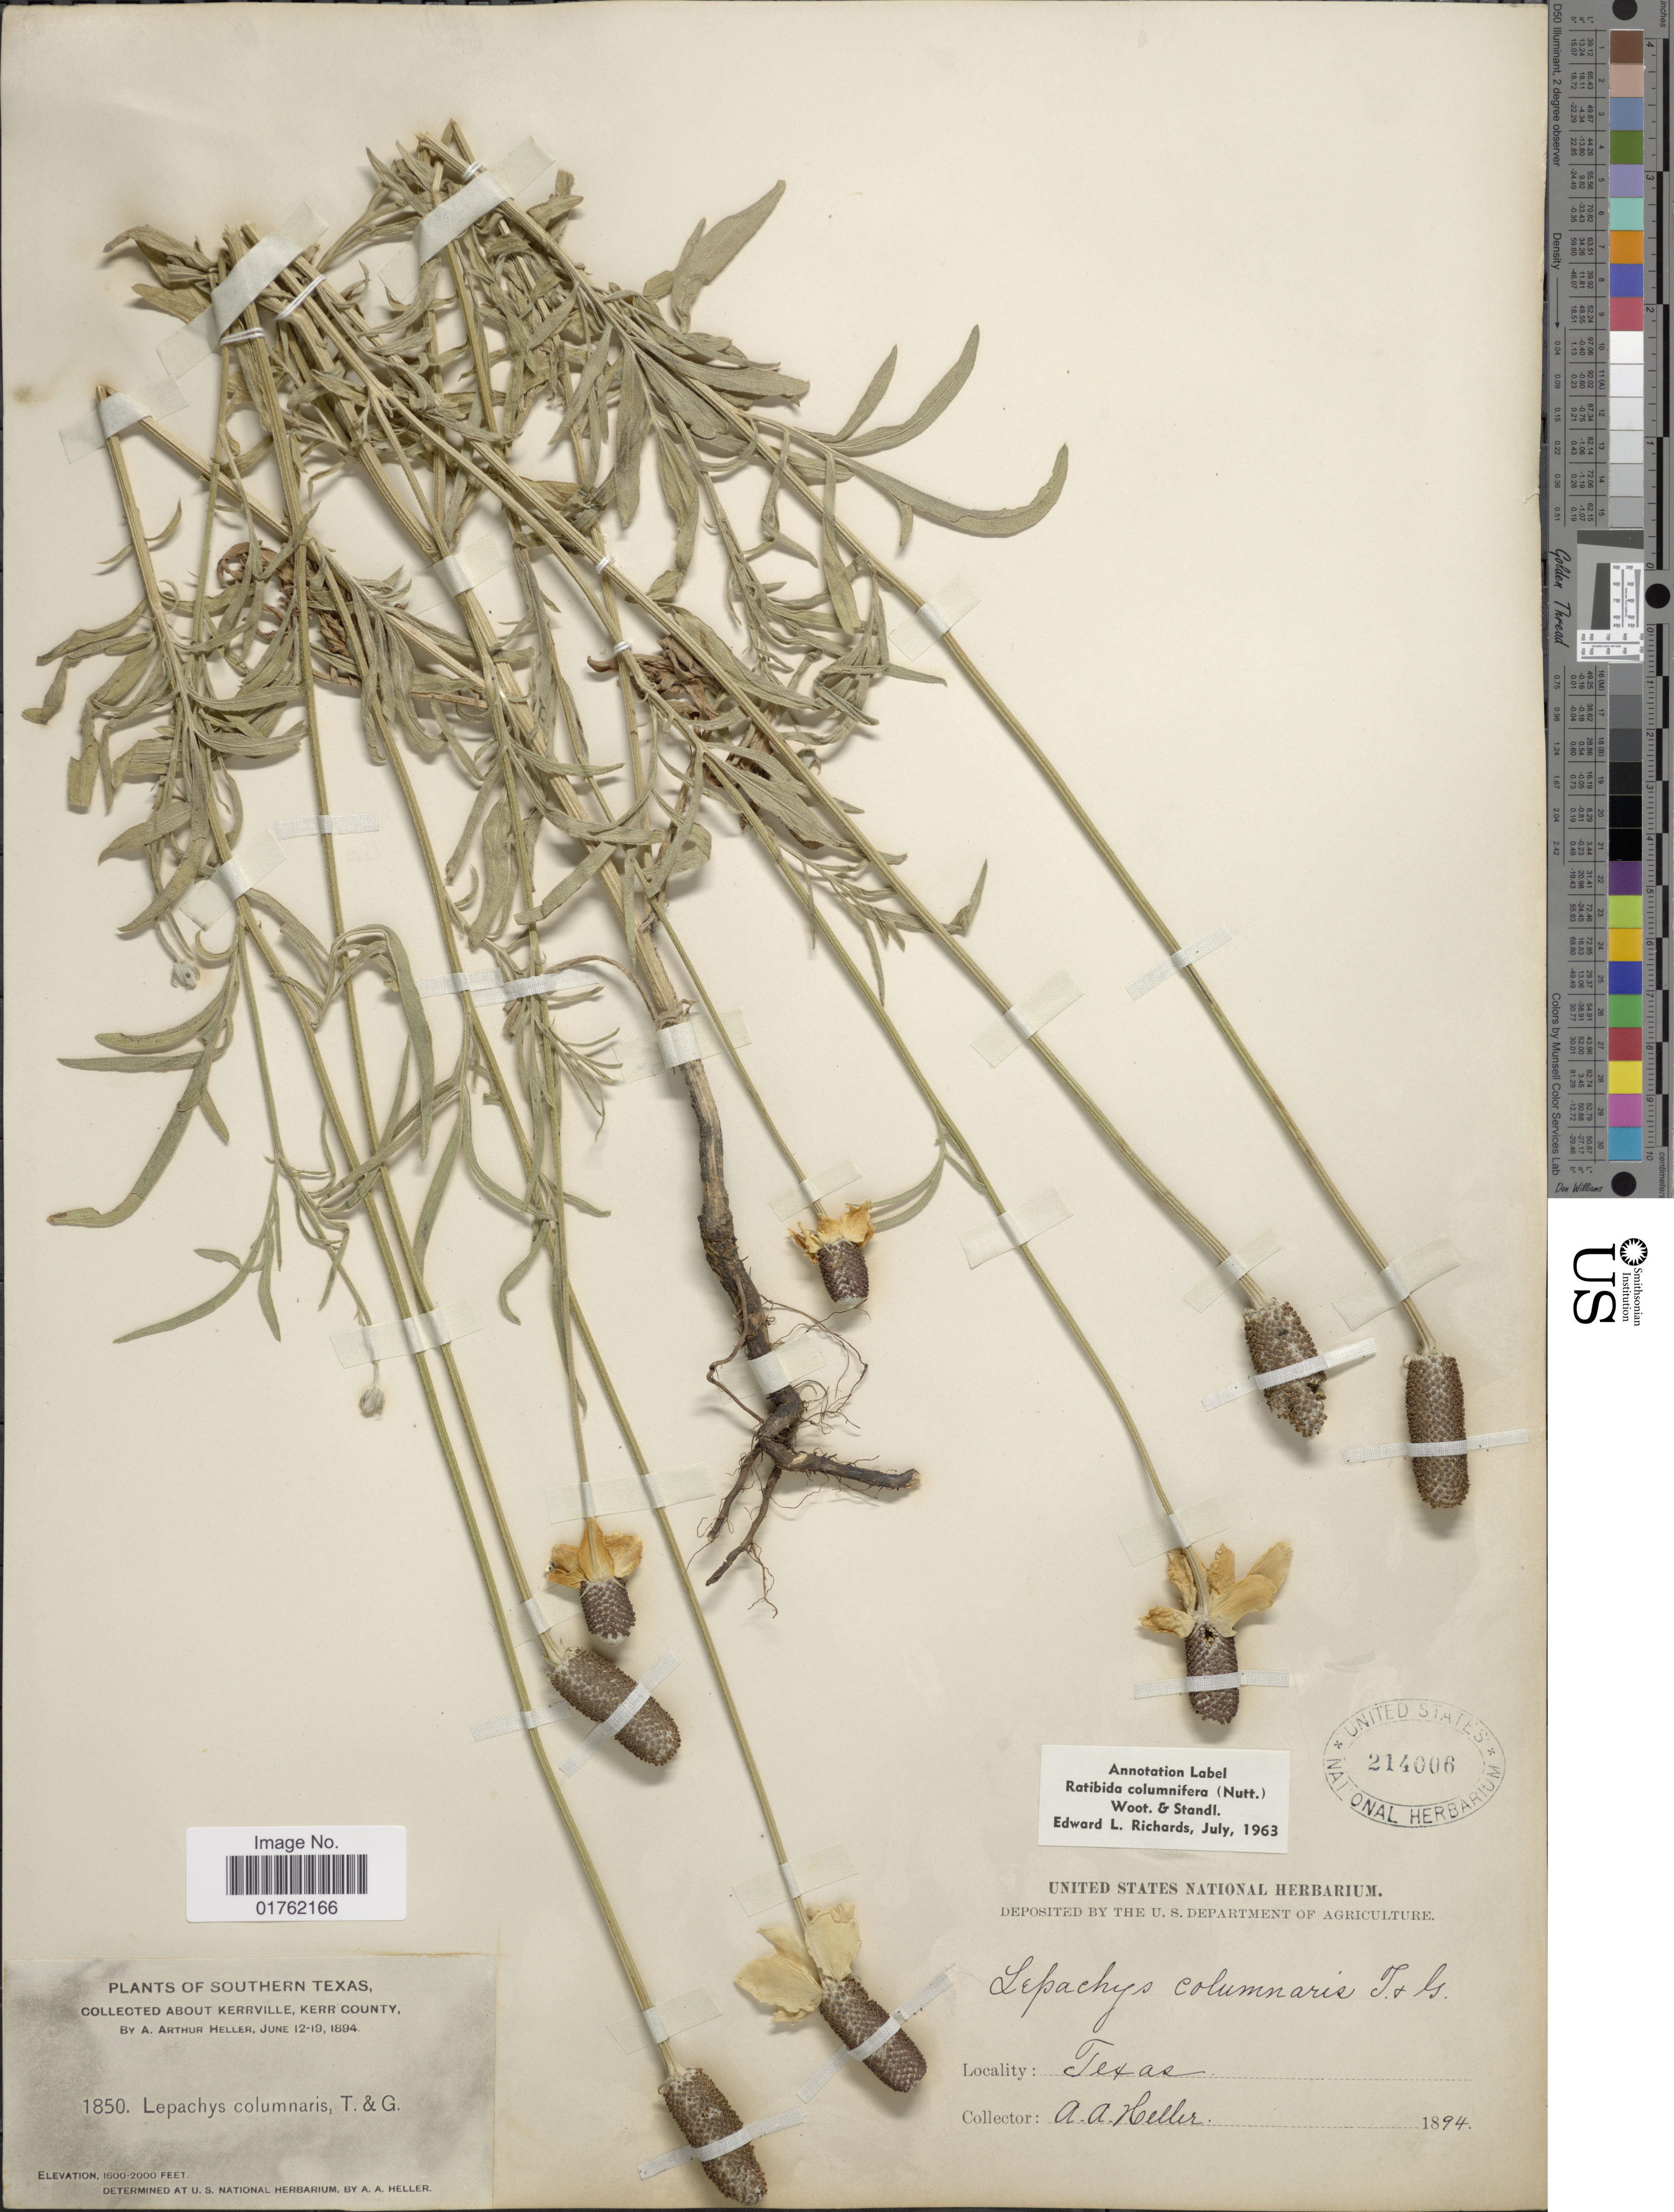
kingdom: Plantae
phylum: Tracheophyta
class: Magnoliopsida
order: Asterales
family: Asteraceae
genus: Ratibida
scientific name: Ratibida columnaris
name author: (Pursh) D. Don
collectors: A. A. Heller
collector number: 1850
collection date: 1894-06-12/1894-06-19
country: United States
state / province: Texas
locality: Southern Texas, about Kerrville, Kerr County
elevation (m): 549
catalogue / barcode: US 214006